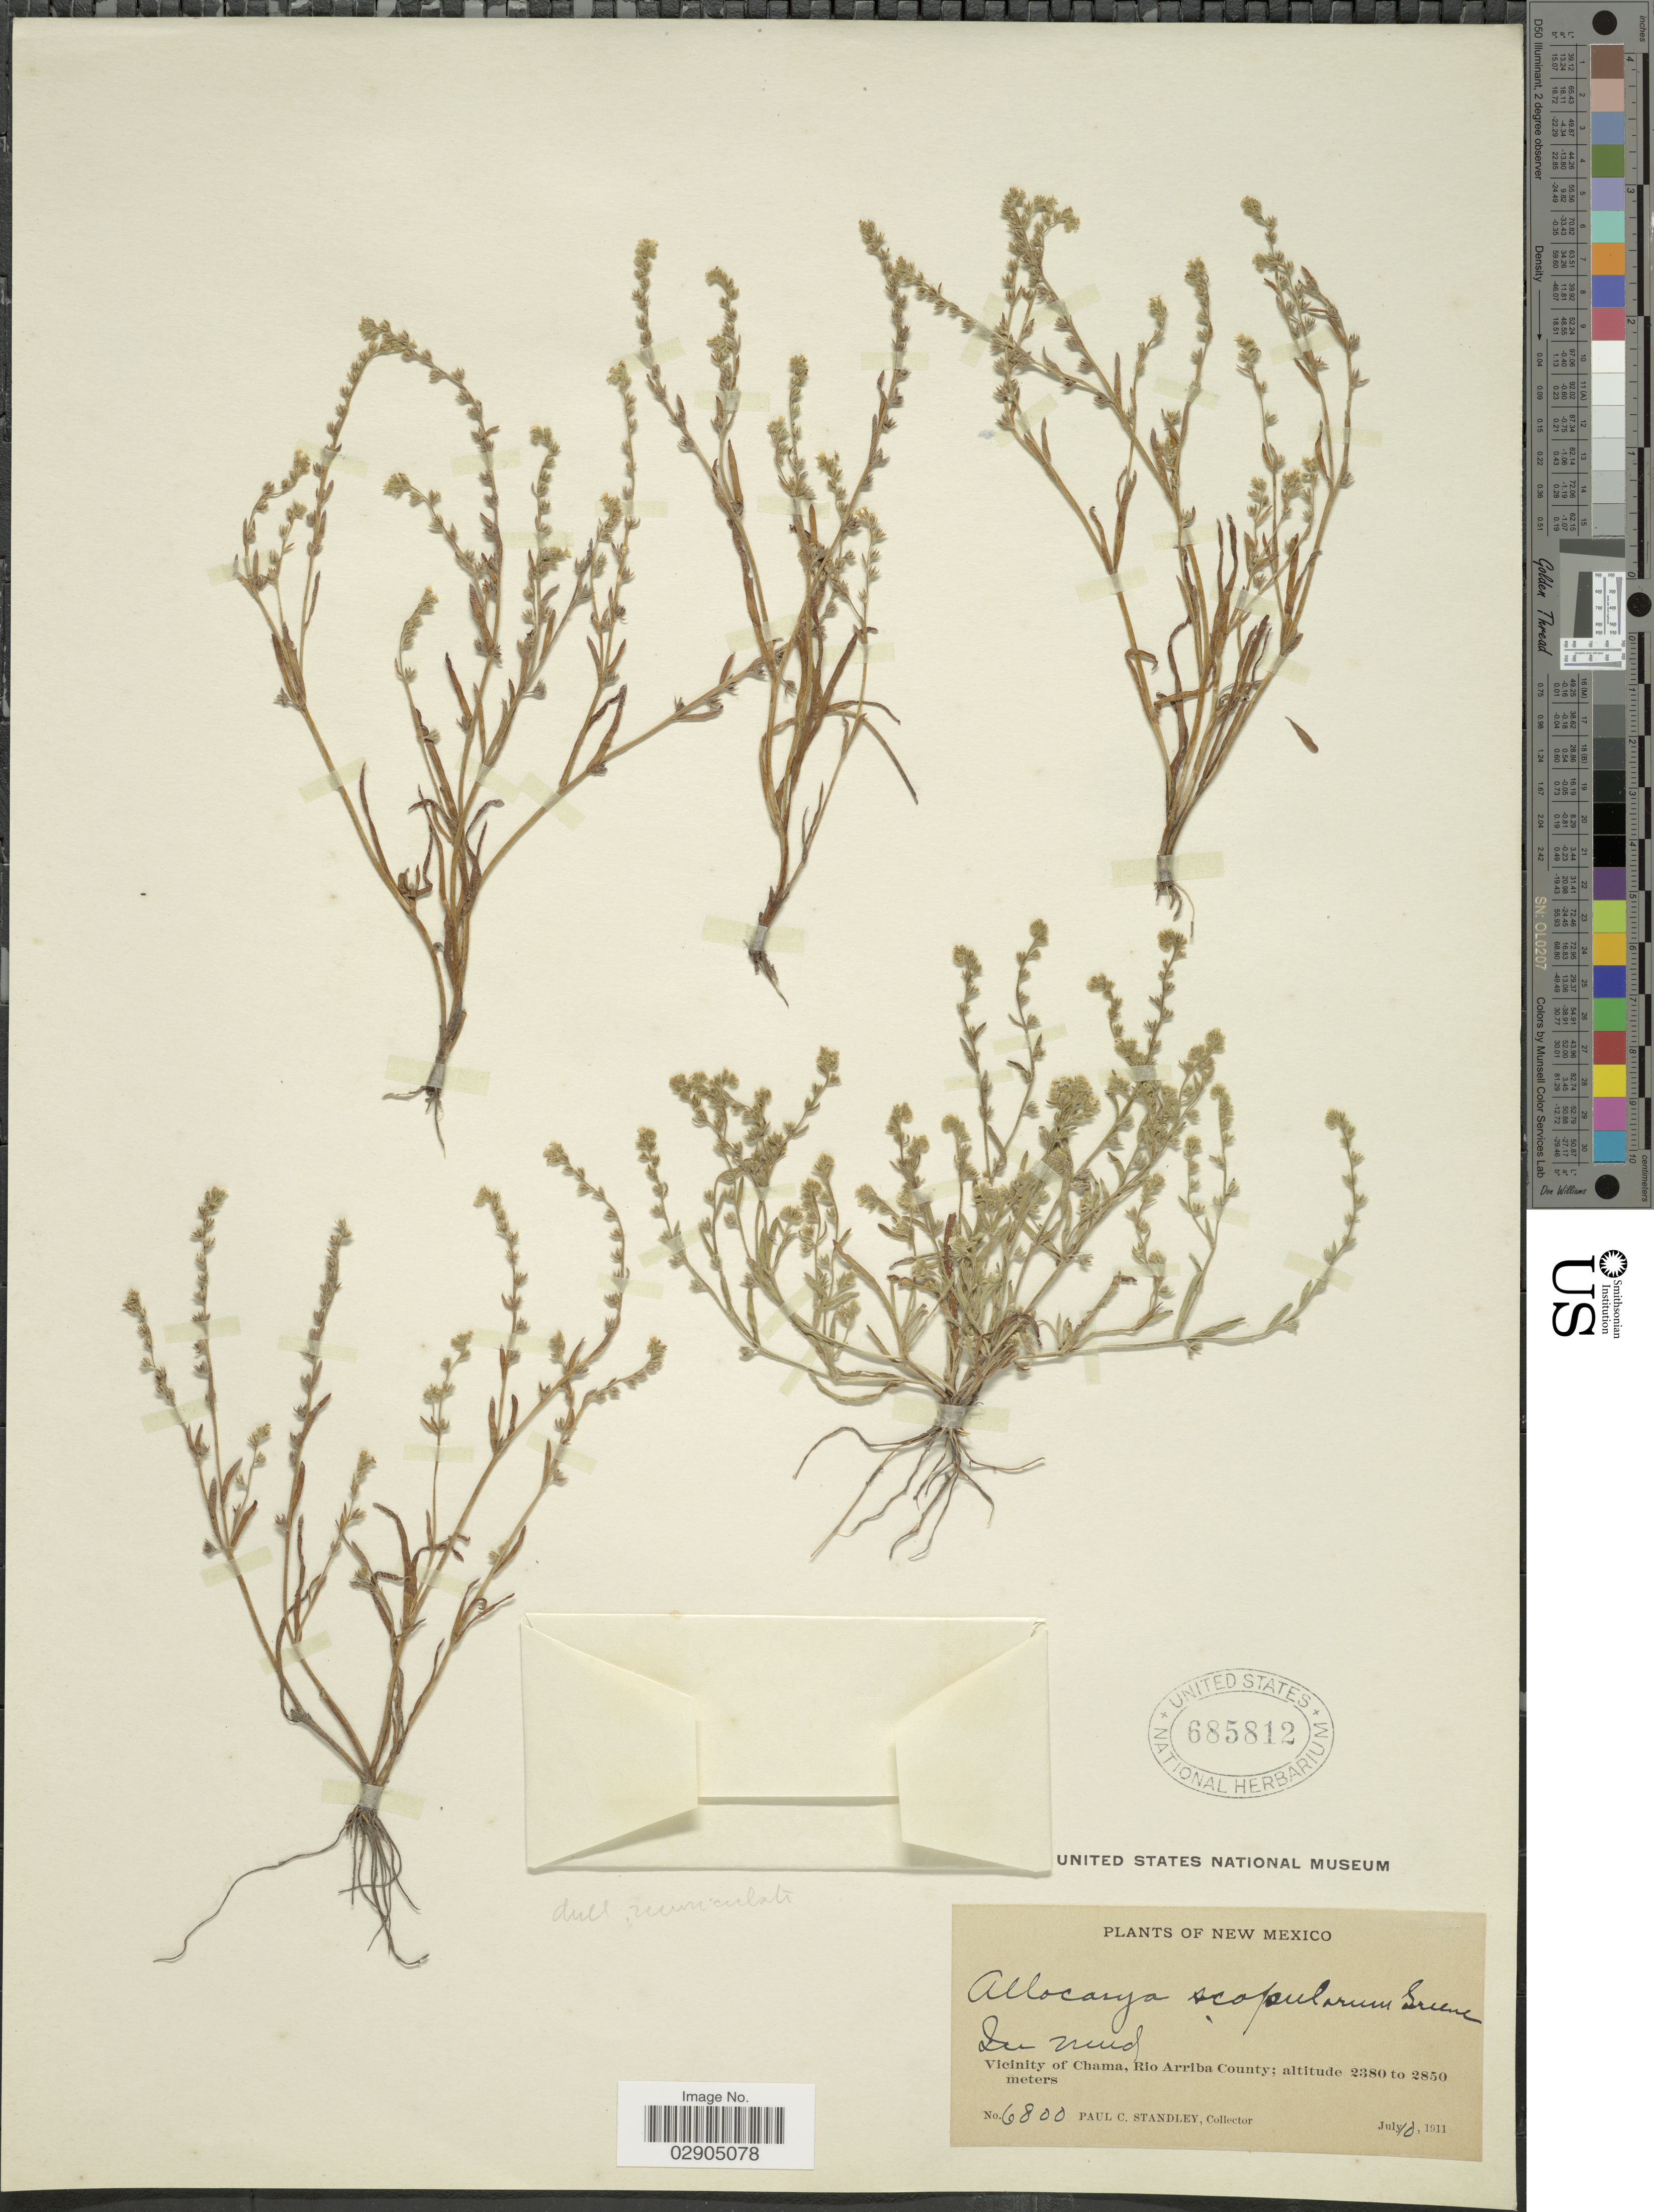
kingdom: Plantae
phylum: Tracheophyta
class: Magnoliopsida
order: Boraginales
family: Boraginaceae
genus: Allocarya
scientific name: Allocarya californica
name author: (Fisch. & C.A. Mey.) Greene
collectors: P. C. Standley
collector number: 6800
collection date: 1911-07-18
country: United States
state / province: New Mexico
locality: Vicinity of Chama, Rio Arriba County.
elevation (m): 2380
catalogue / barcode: US 685812